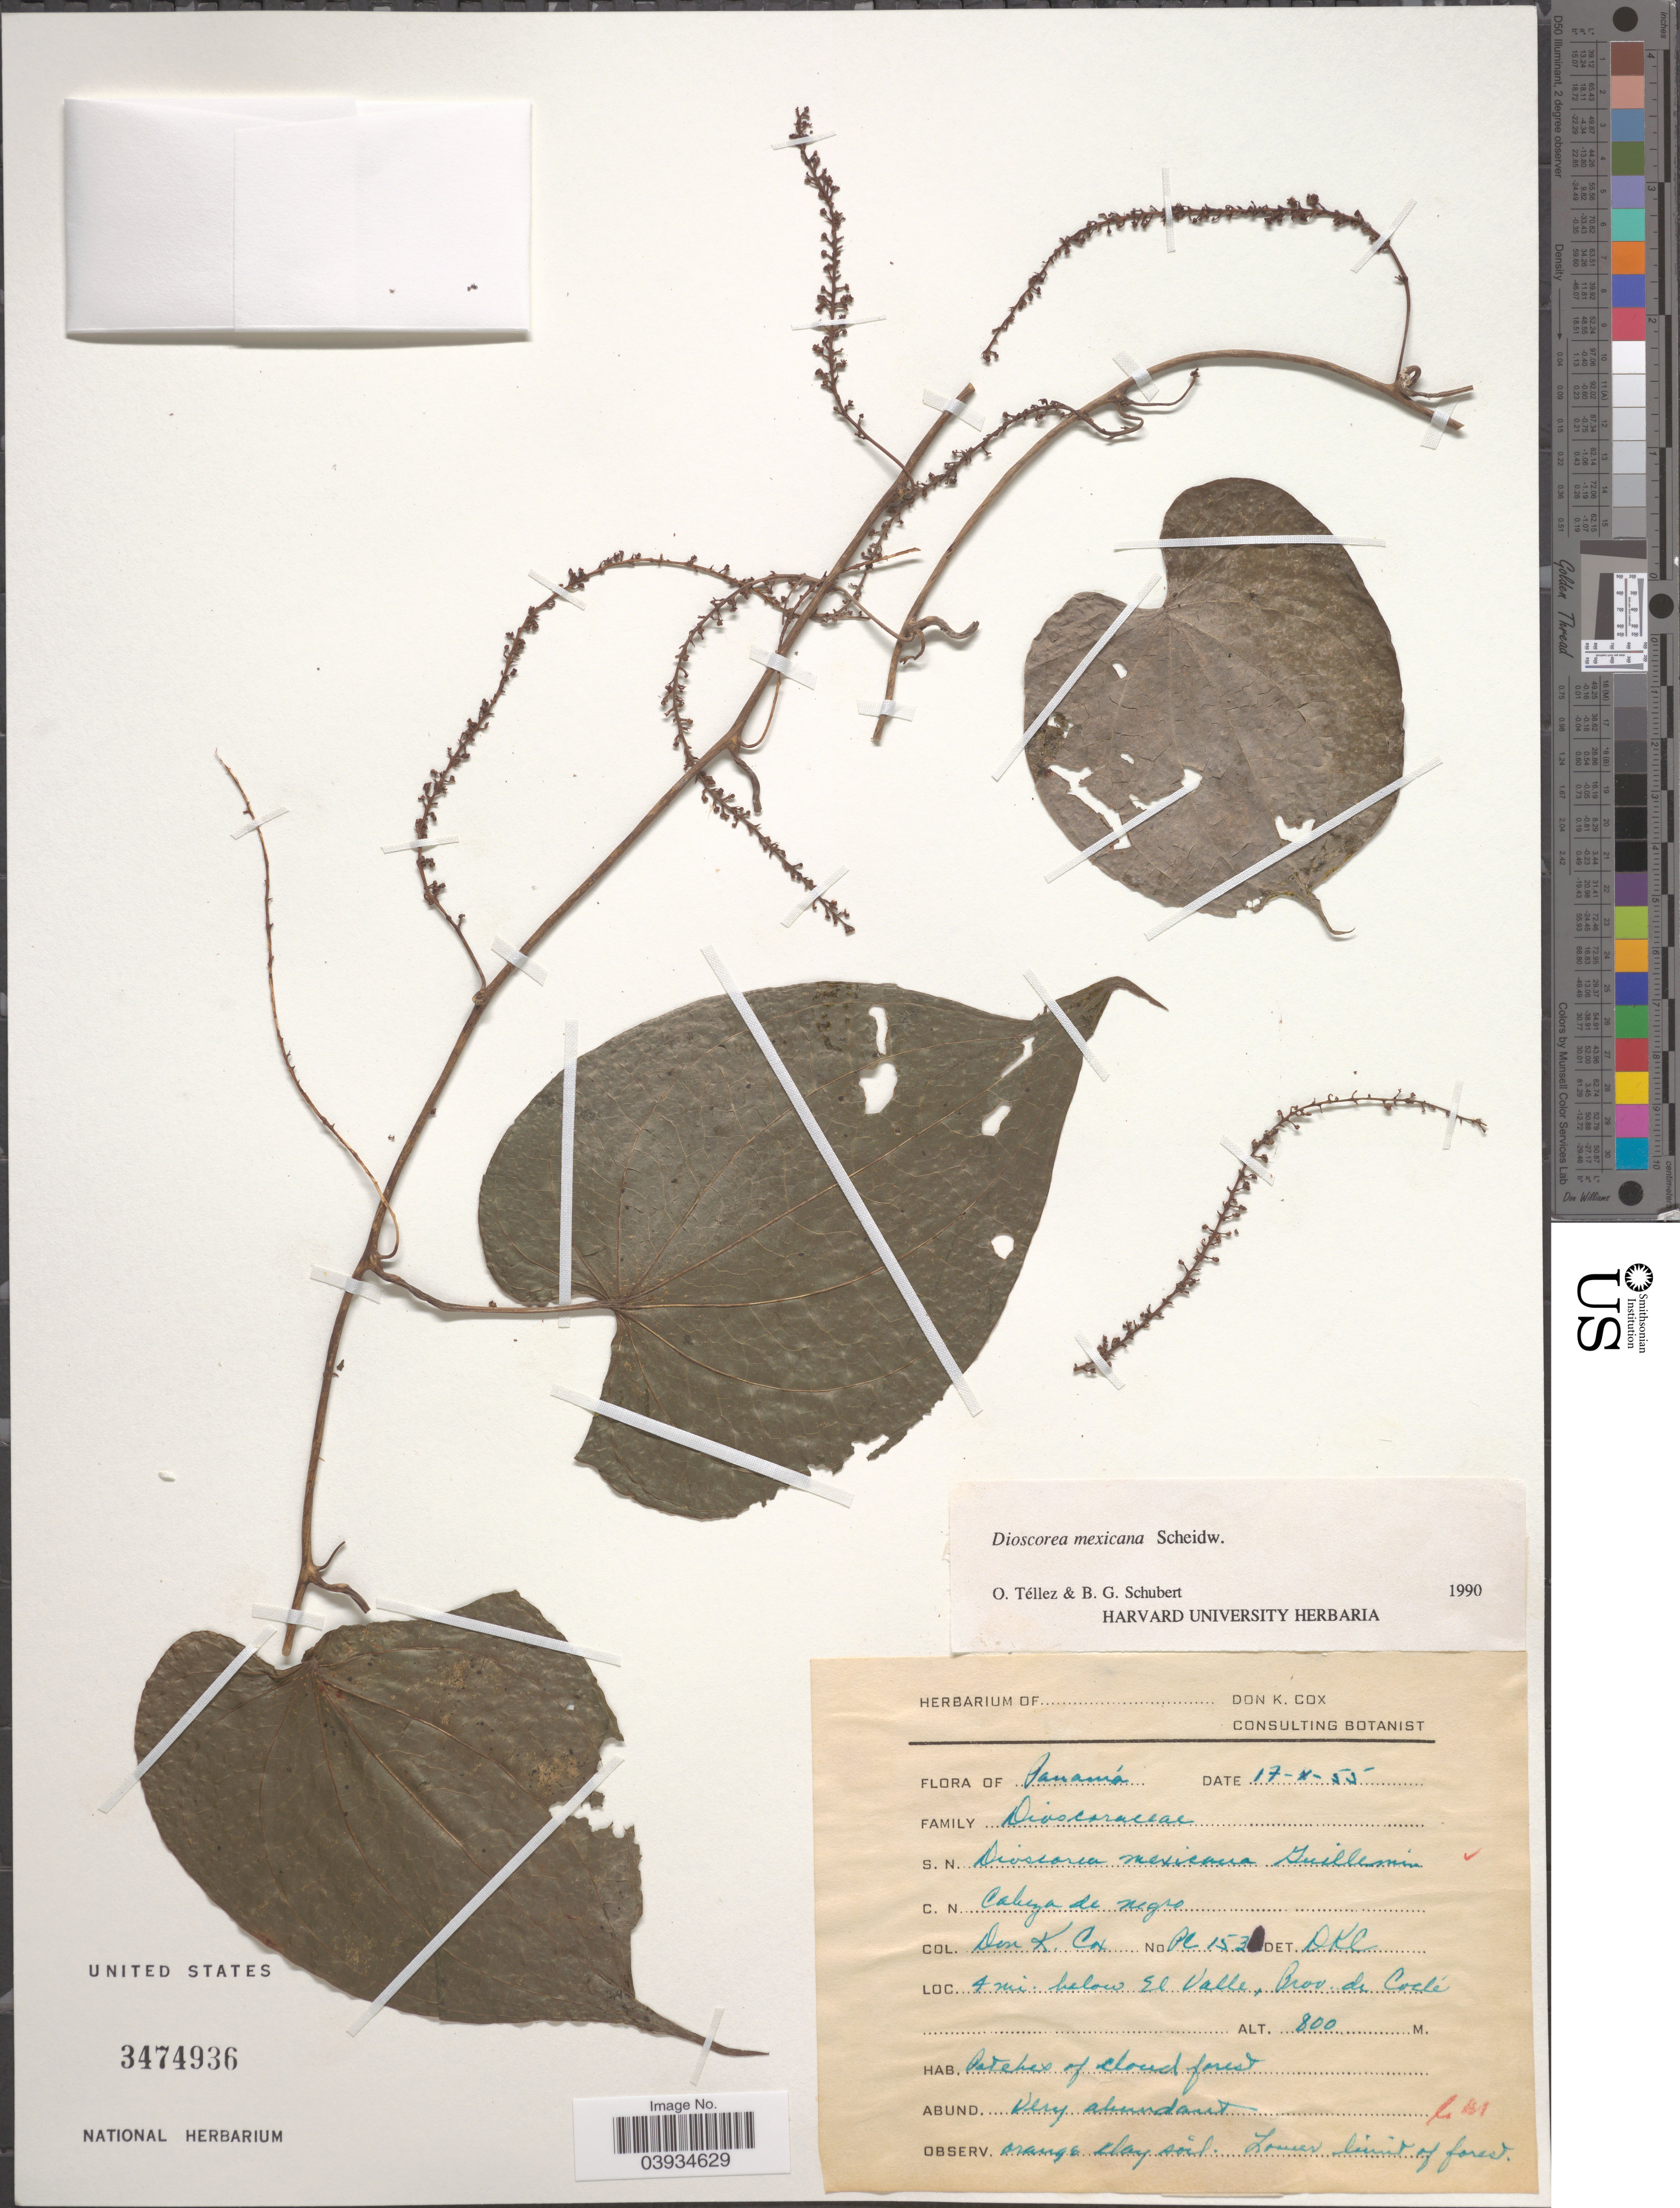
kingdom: Plantae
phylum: Tracheophyta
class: Liliopsida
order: Dioscoreales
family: Dioscoreaceae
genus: Dioscorea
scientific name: Dioscorea mexicana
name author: Scheidw.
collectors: D. Cox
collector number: PC153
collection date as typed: Transcribed d/m/y: 17/10/55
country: Panama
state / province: Cocle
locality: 4 mi. below El Valle.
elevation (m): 800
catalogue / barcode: US 3474936